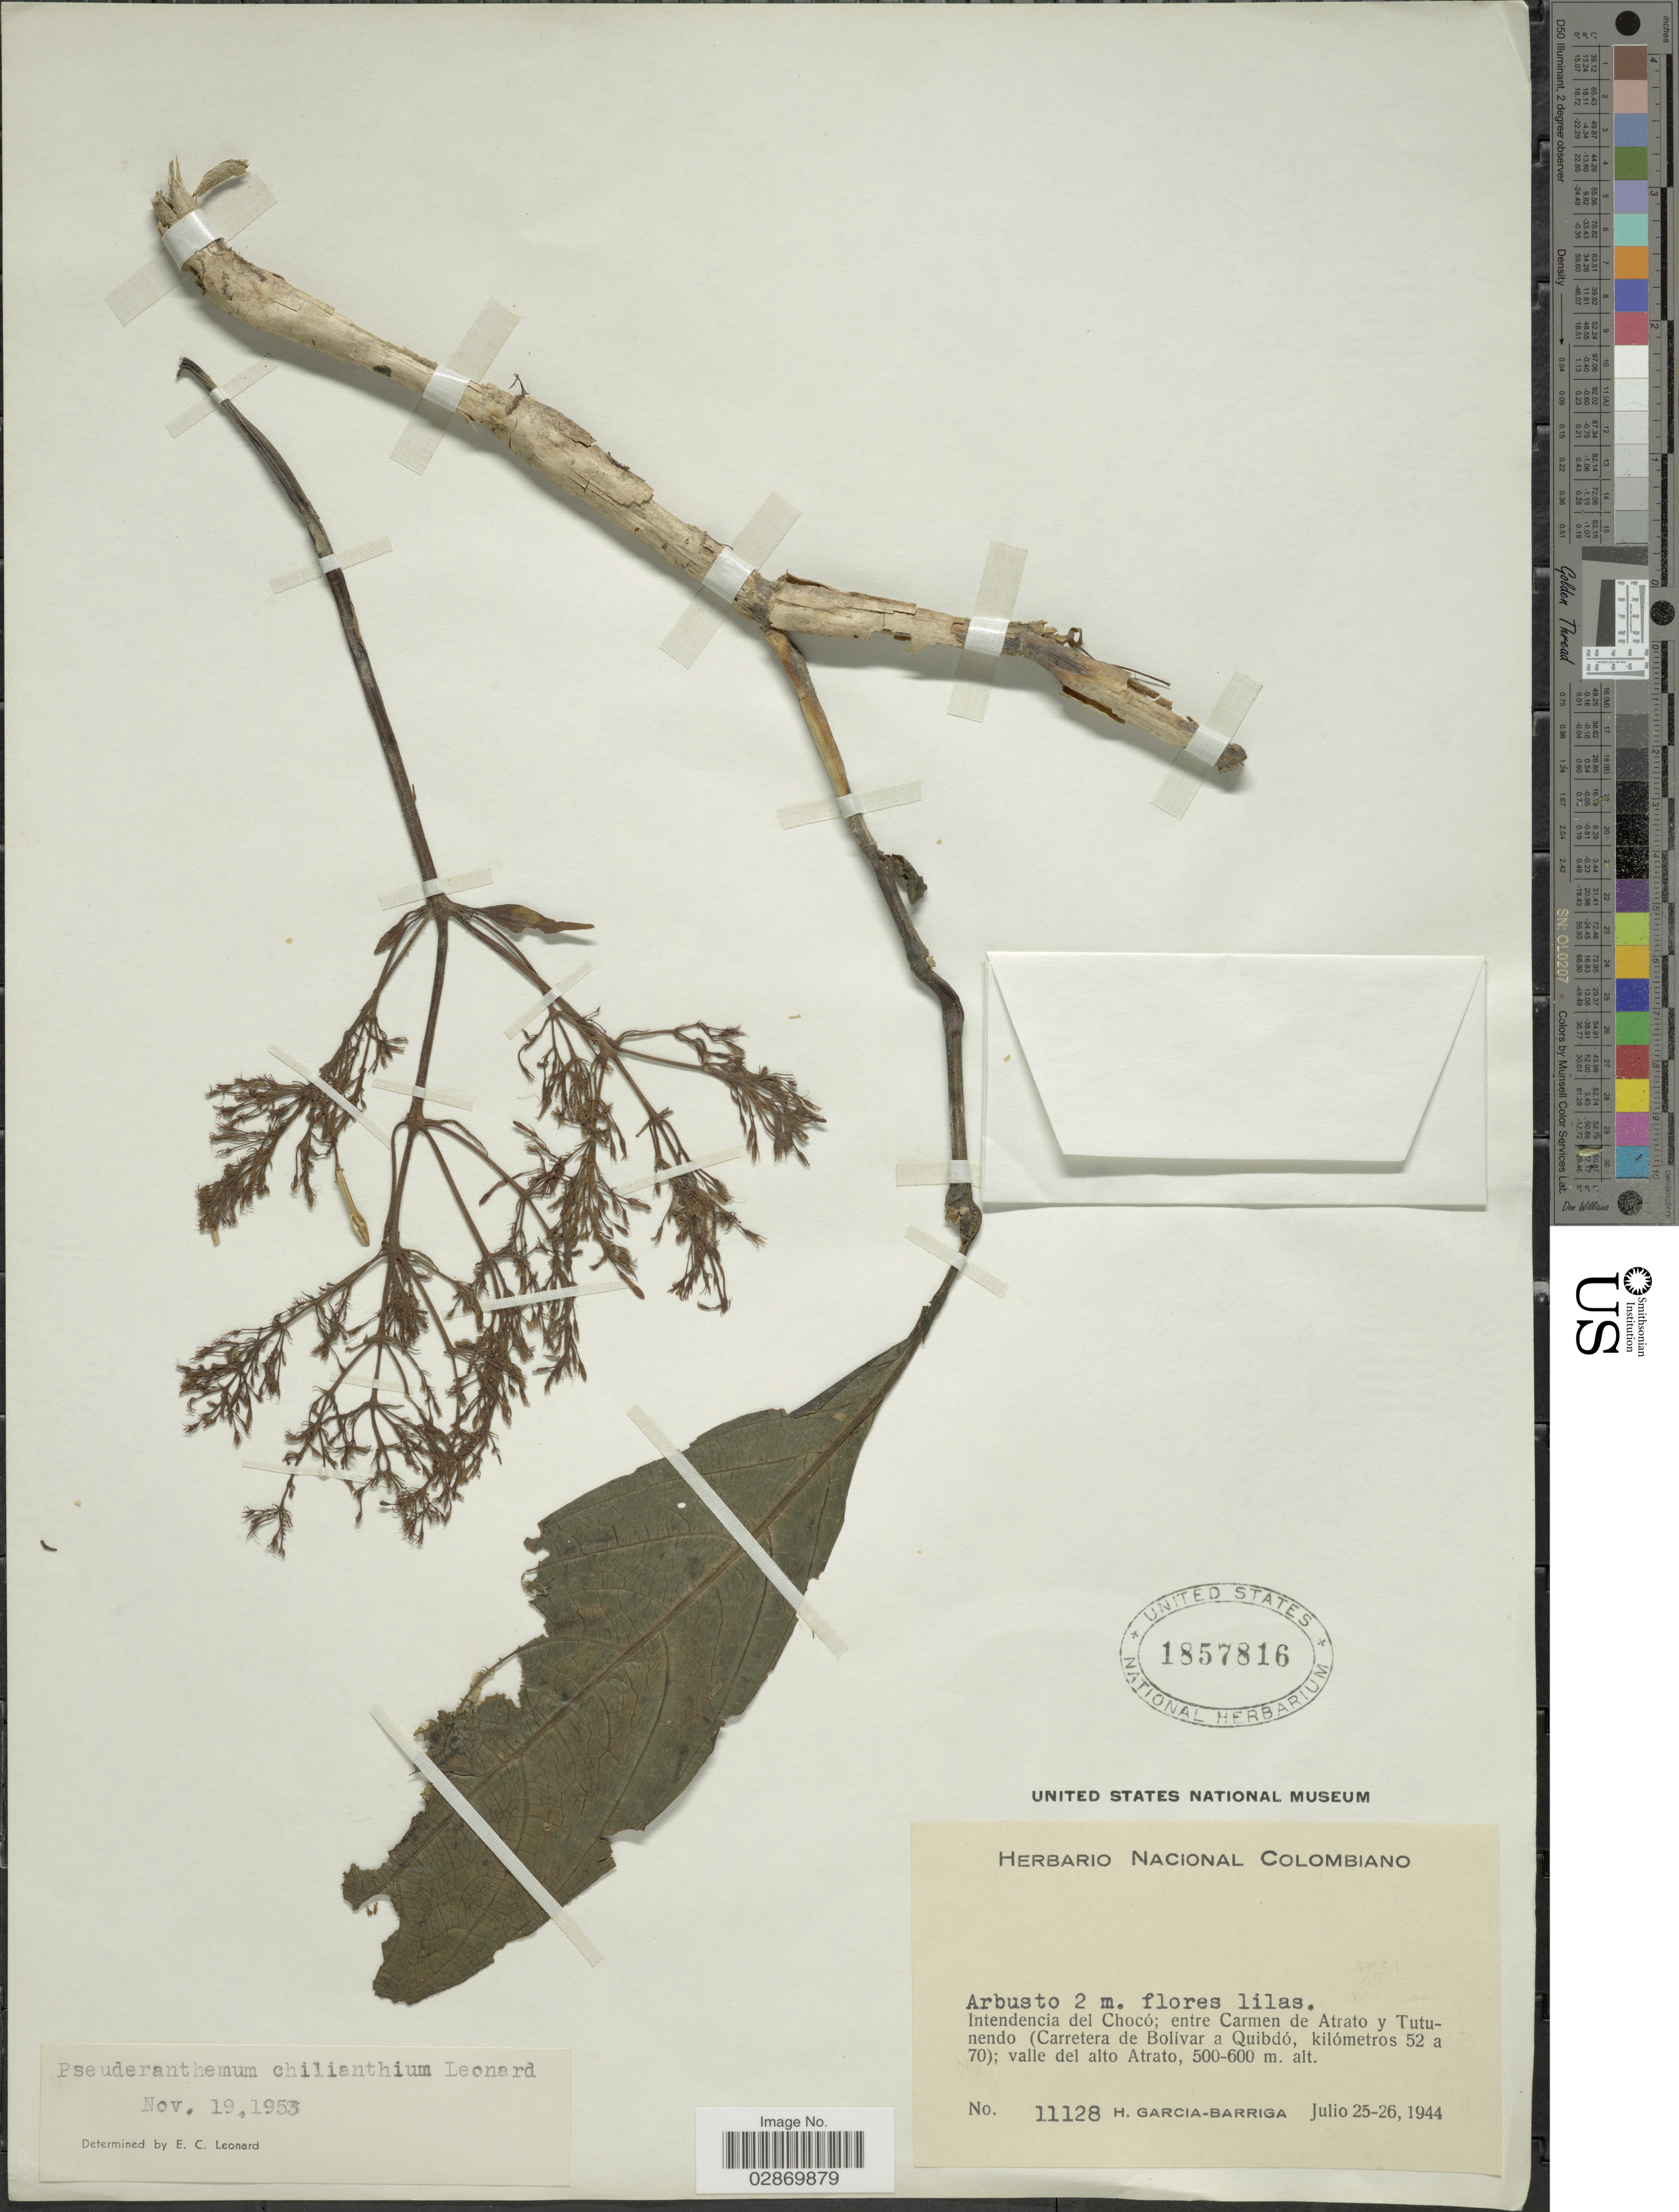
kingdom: Plantae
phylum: Tracheophyta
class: Magnoliopsida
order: Lamiales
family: Acanthaceae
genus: Pseuderanthemum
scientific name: Pseuderanthemum chilianthium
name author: Leonard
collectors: H. García Barriga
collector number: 11128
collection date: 1944-07-25/1944-07-26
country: Colombia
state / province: Chocó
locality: Intendencia del Chocó, entre Carmen de Atrato y Tutunendo (Carretera de Bolívar a Quibdó, kilómetros 52 a 70), valle del alto Atrato.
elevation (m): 500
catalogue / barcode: US 1857816